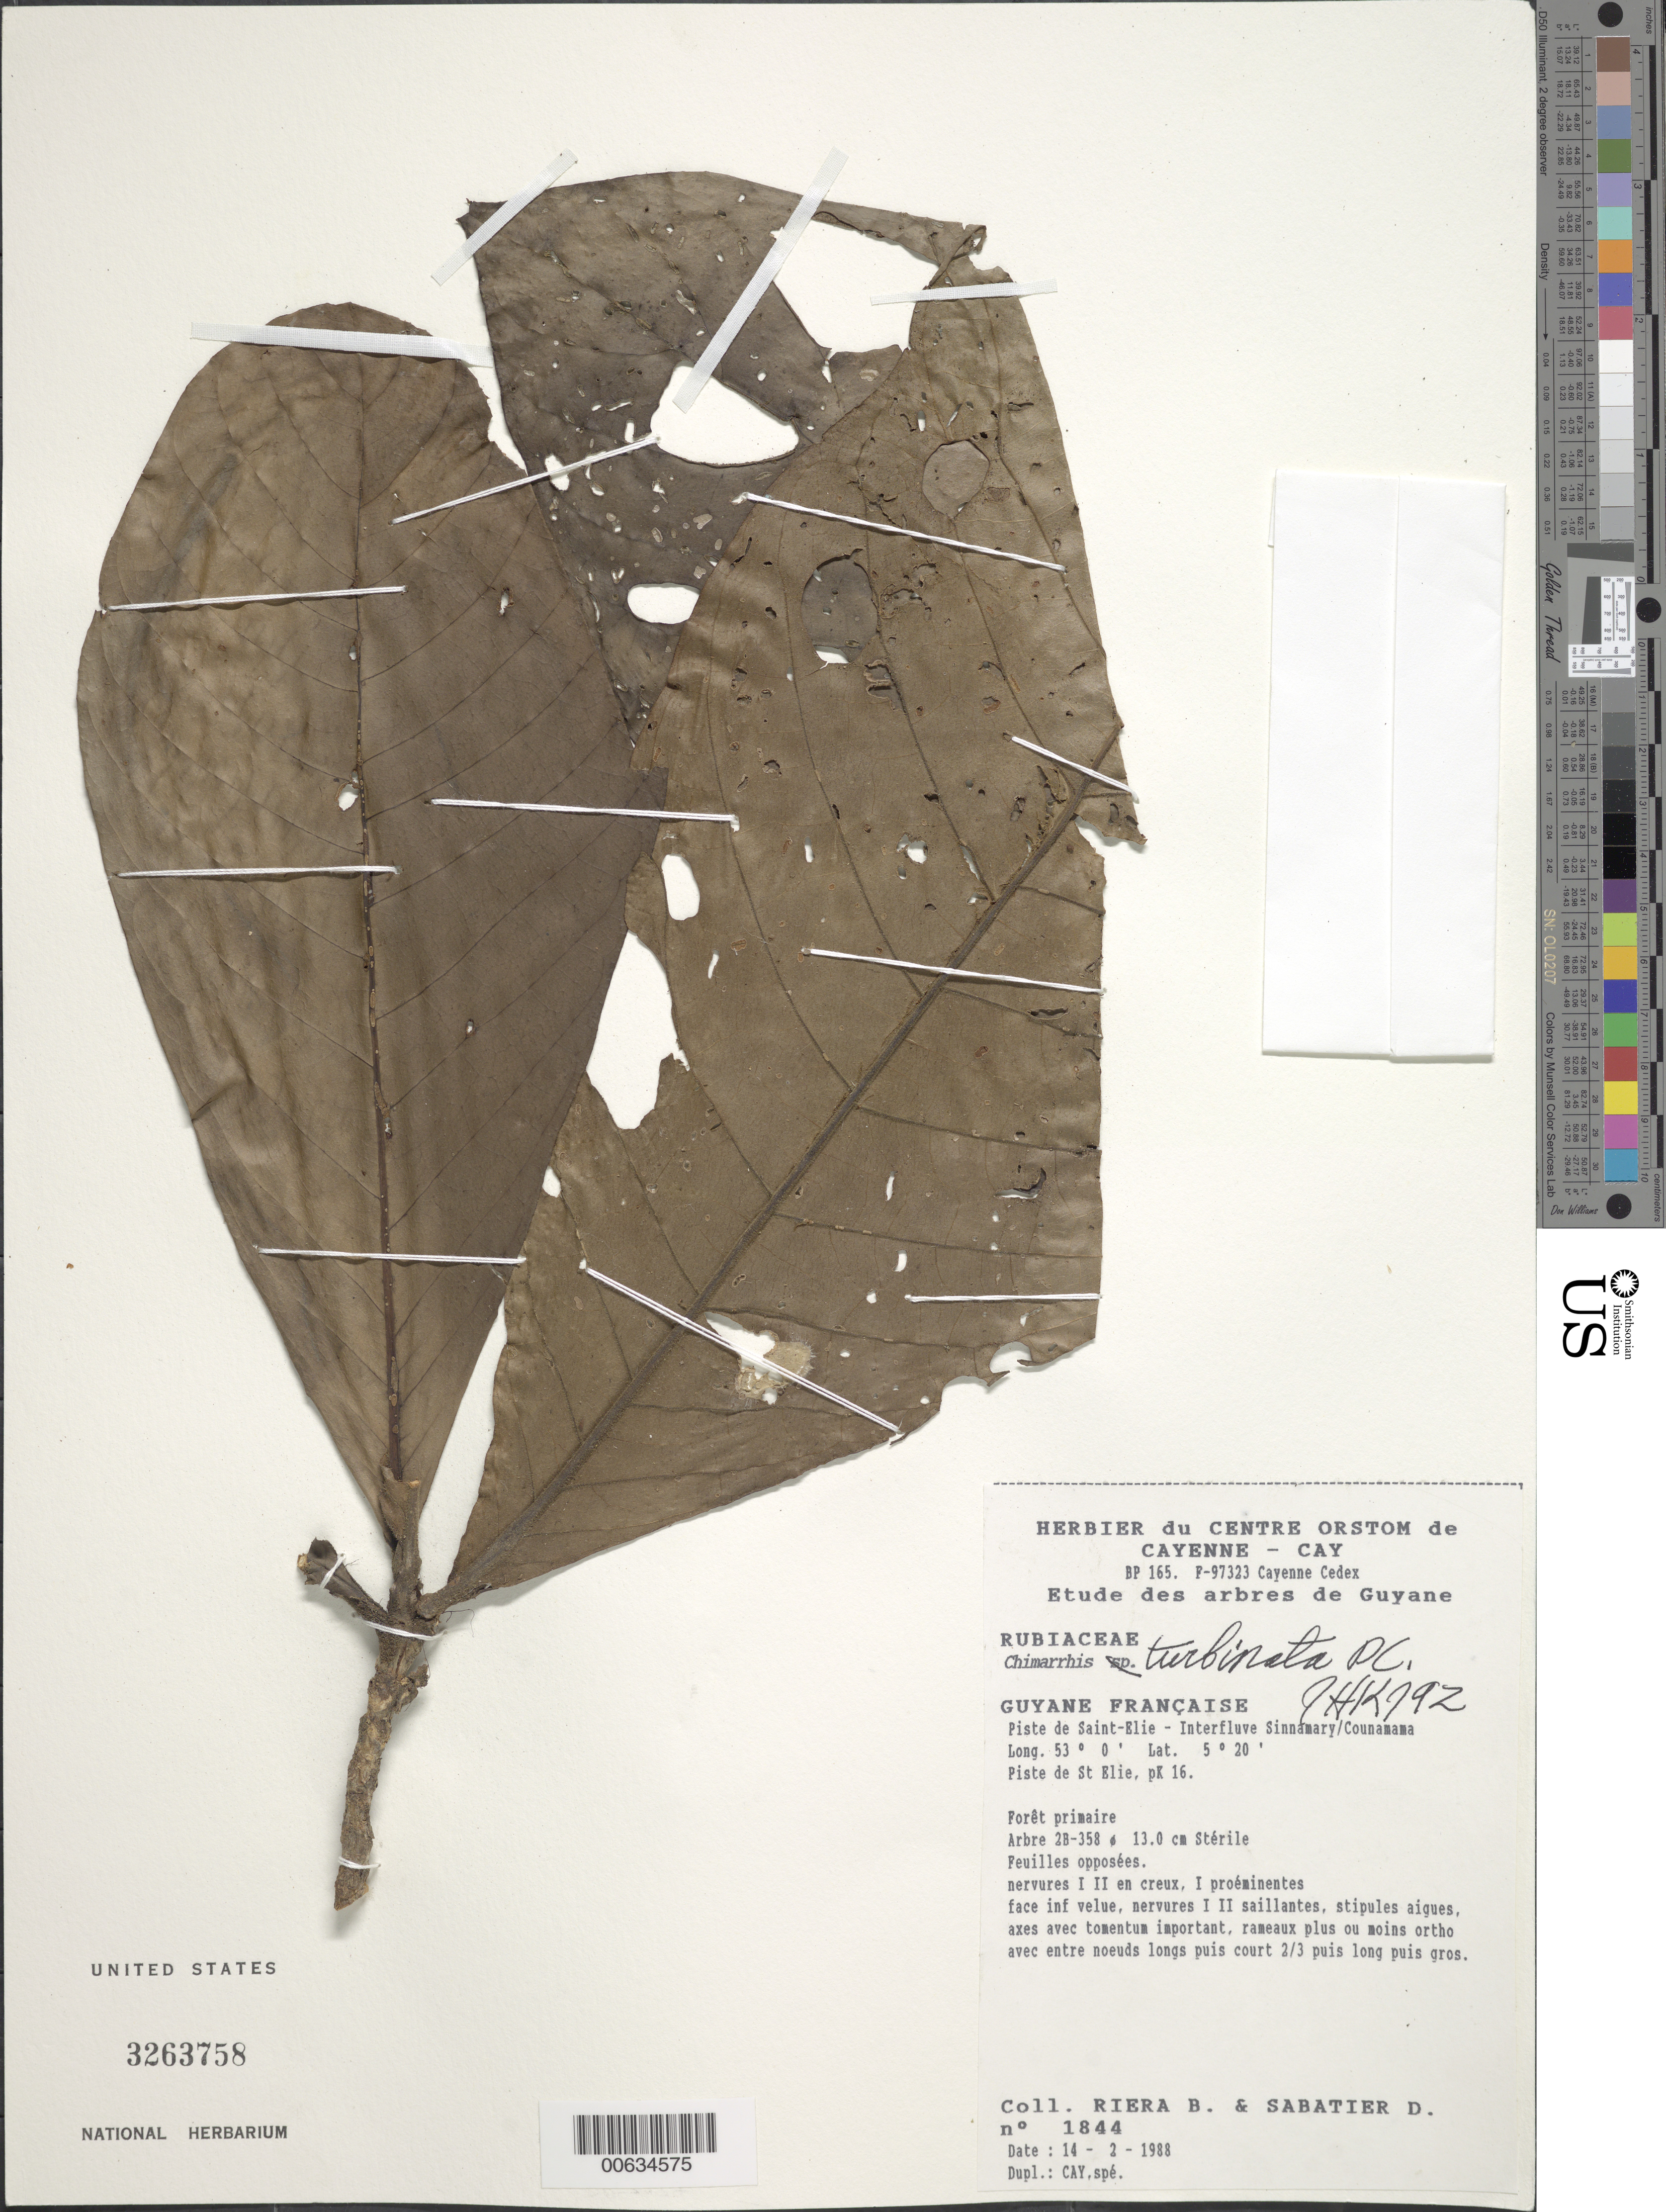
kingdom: Plantae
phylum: Tracheophyta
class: Magnoliopsida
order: Gentianales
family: Rubiaceae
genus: Chimarrhis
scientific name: Chimarrhis turbinata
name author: DC.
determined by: Kirkbride, J. H.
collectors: B. Riéra & D. Sabatier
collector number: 1844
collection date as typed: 14-Feb-88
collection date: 1988-02-14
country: French Guiana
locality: Piste de Saint-Élie, interfleuve Sinnamary-Counamama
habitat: Primary forest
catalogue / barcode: US 3263758